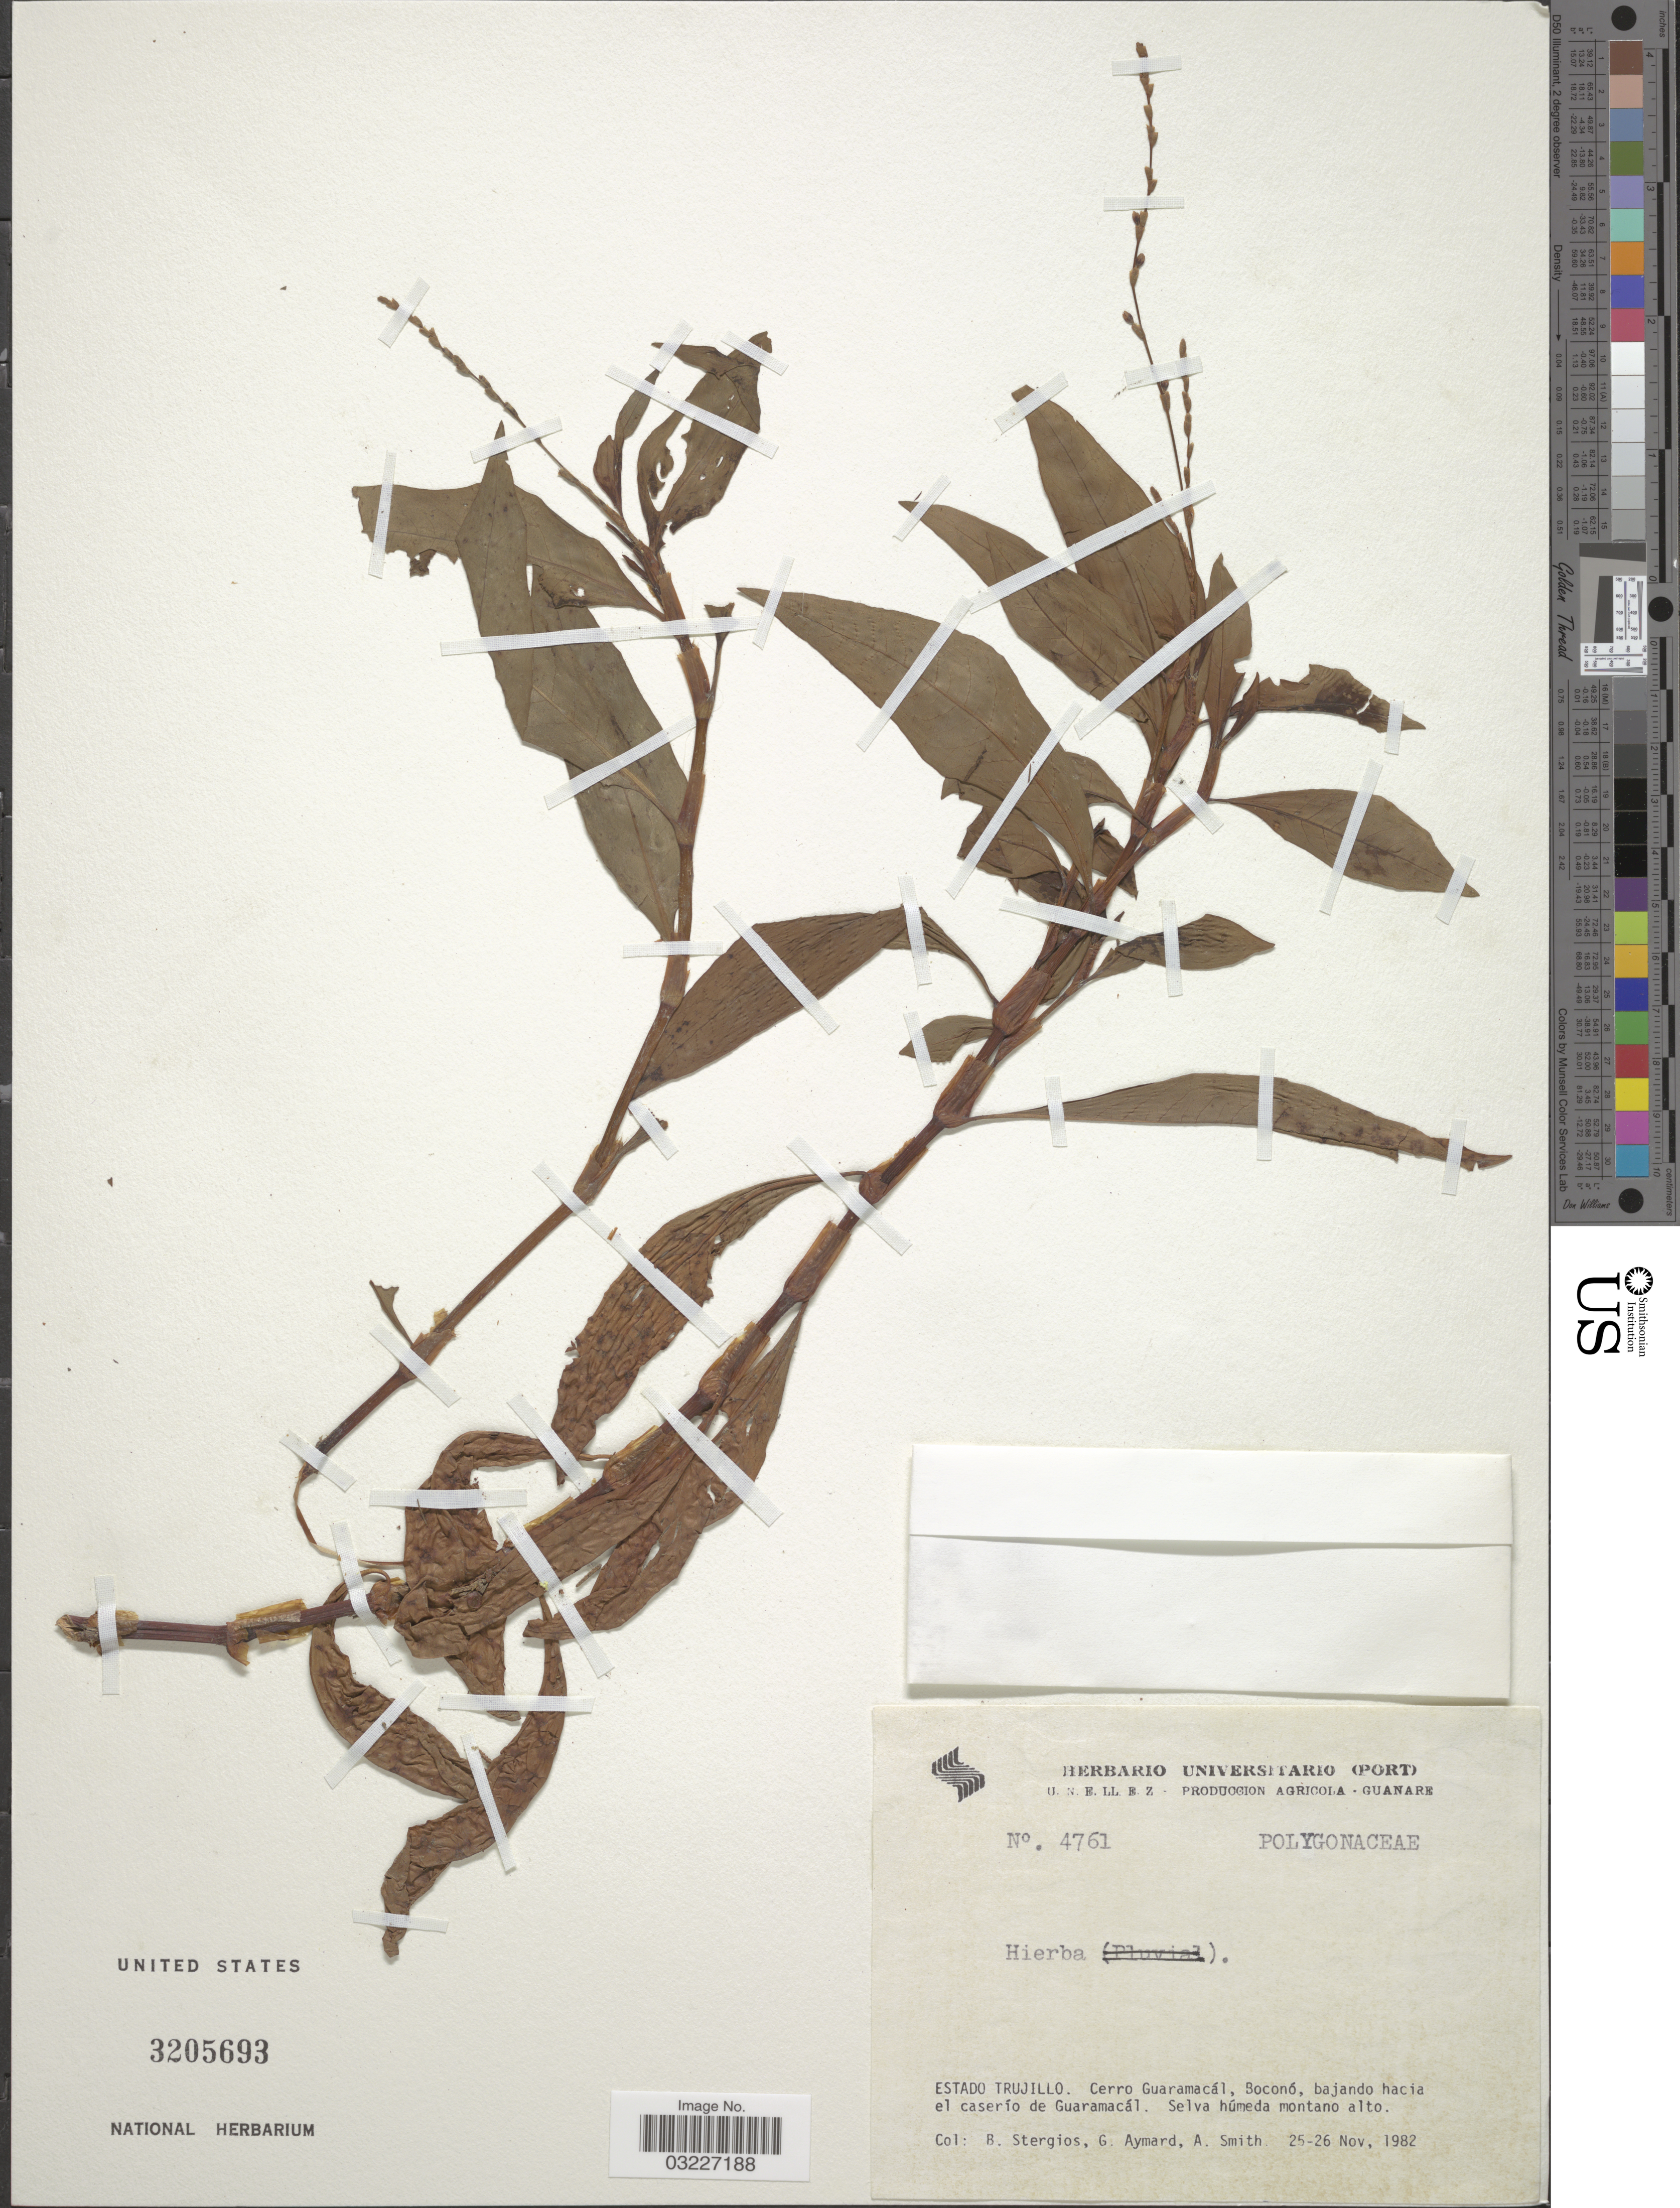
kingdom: Plantae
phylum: Tracheophyta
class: Magnoliopsida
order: Caryophyllales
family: Polygonaceae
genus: Polygonum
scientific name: Polygonum sp.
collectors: B. G. Stergios, G. A. Aymard & A. Smith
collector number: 4761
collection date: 1982-11-25/1982-11-26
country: Venezuela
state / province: Trujillo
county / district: Boconó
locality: Cerro Guaramacál, bajando hacia el caserío de Guaramacál.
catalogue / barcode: US 3205693